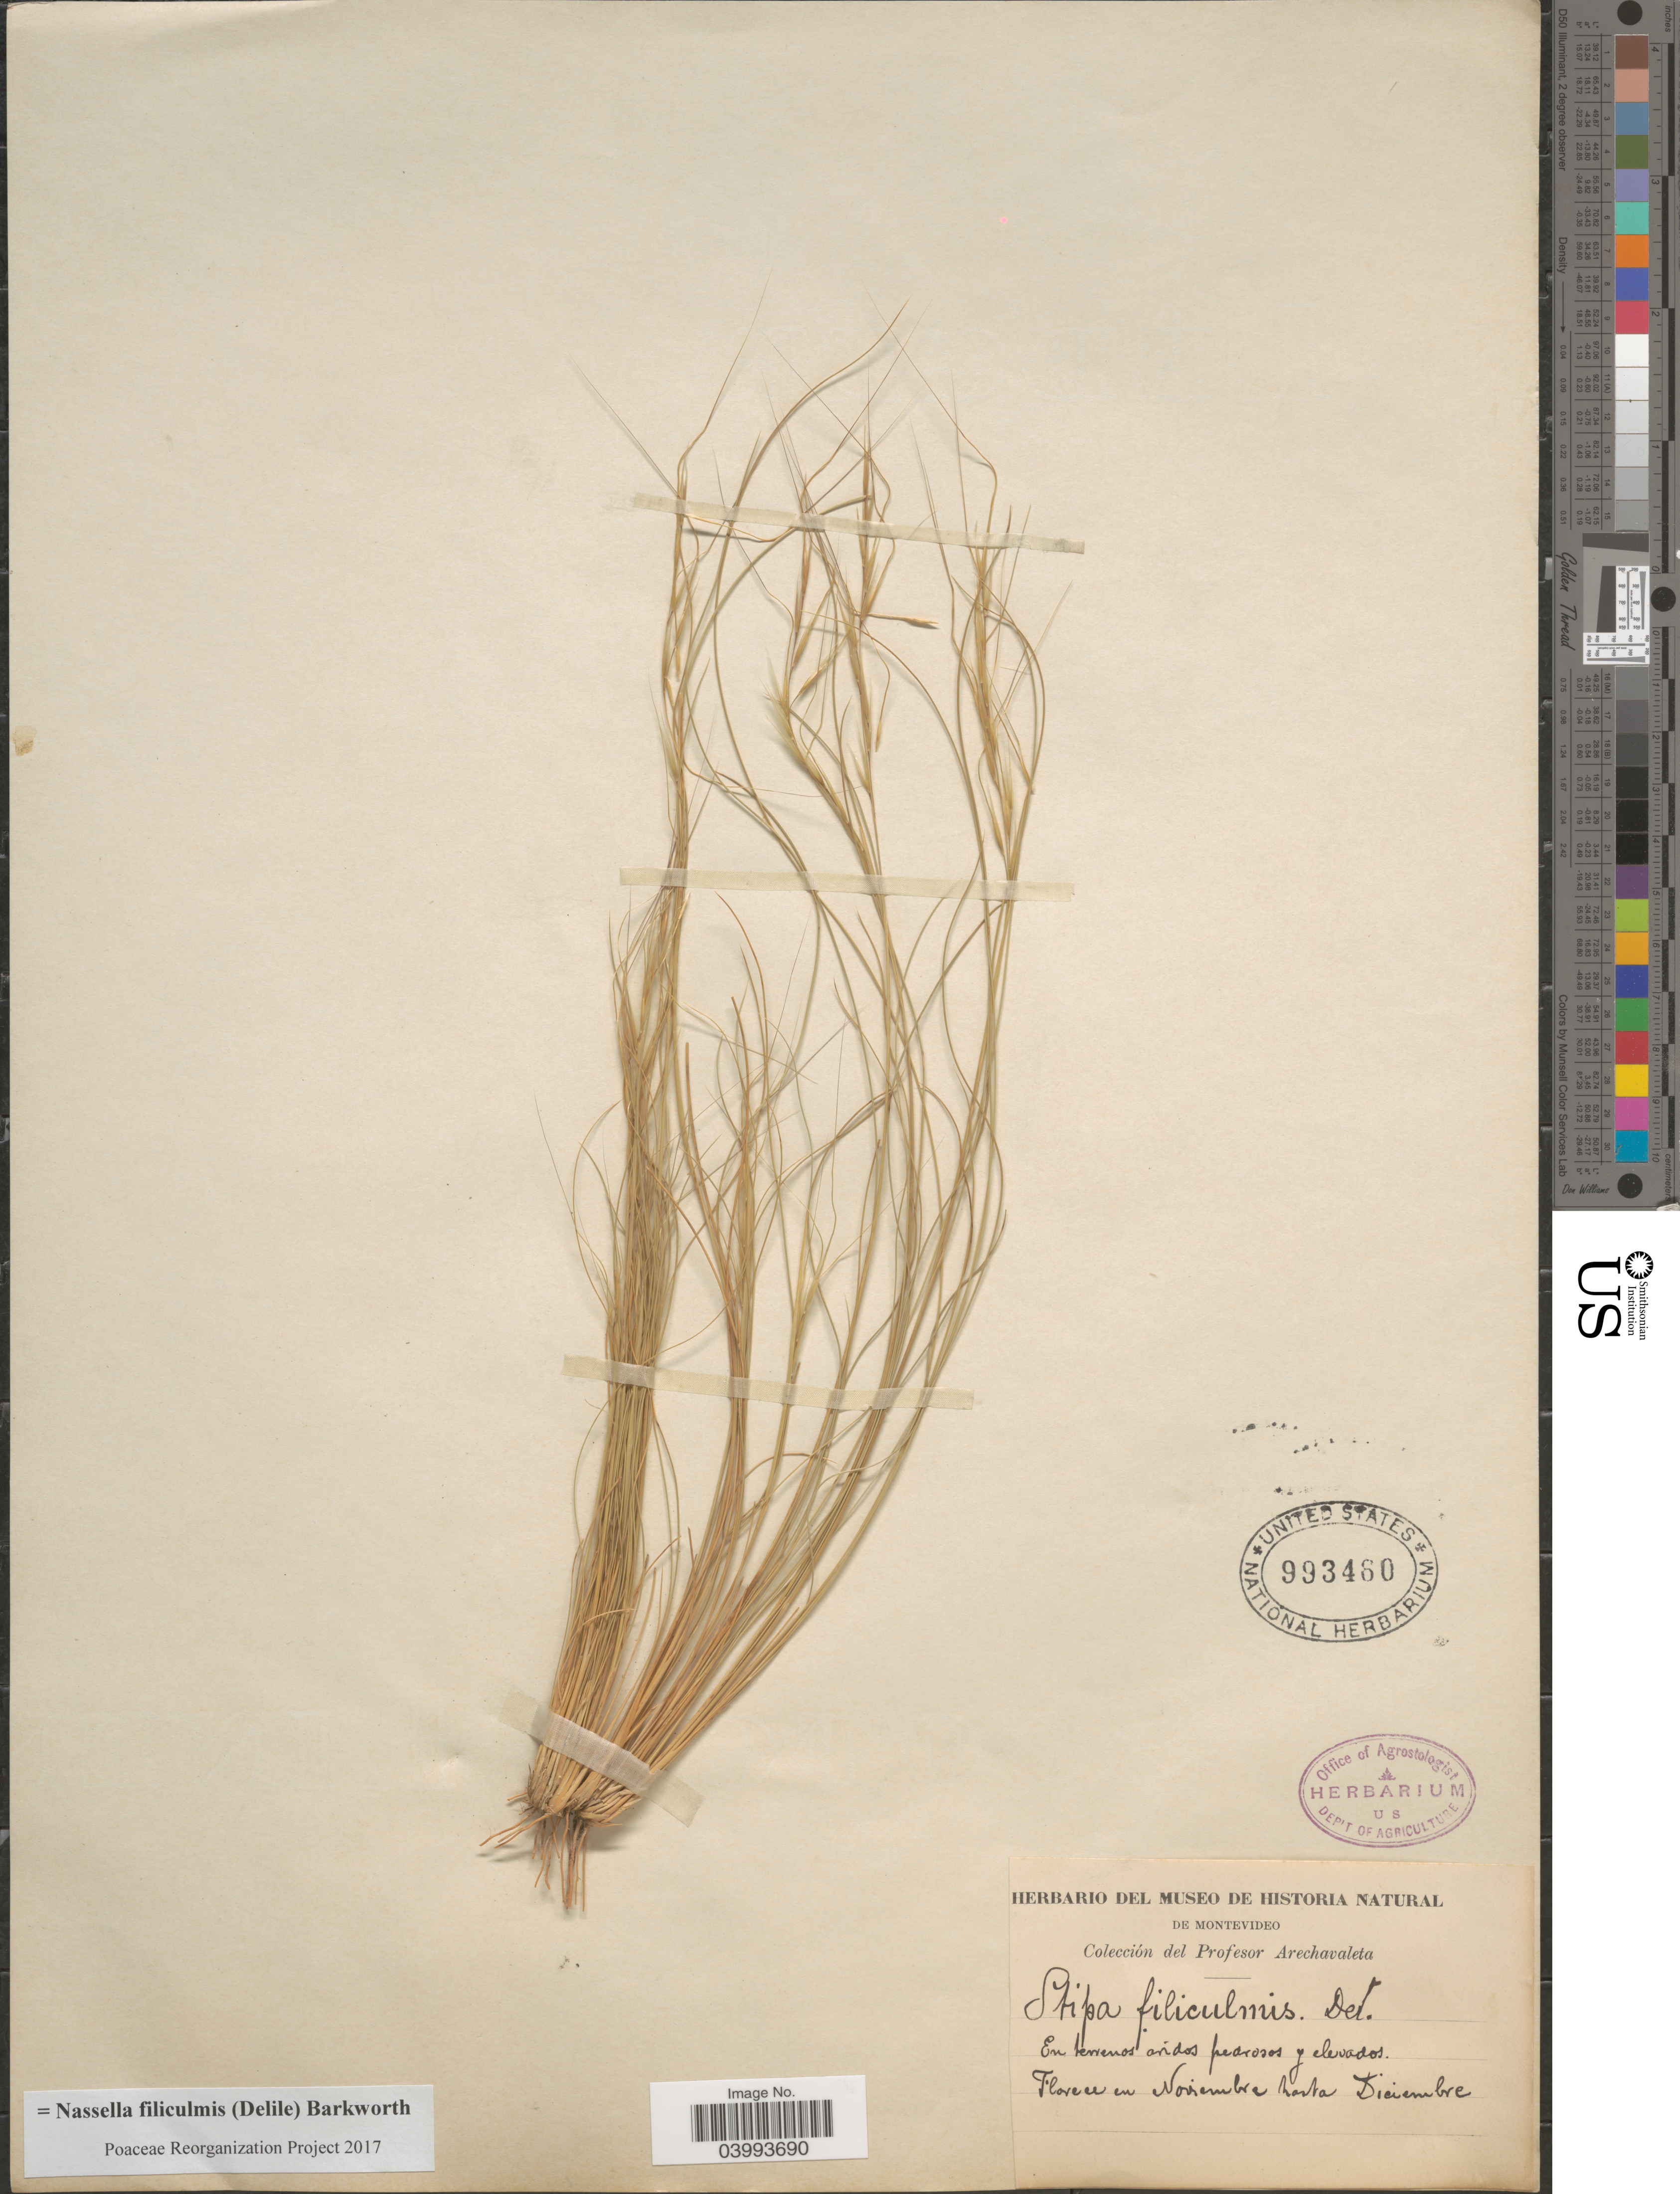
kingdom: Plantae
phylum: Tracheophyta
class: Liliopsida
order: Poales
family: Poaceae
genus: Nassella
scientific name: Nassella filiculmis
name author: (Delile) Barkworth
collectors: Arechavaleta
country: Uruguay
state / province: Montevideo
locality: En terrenos aridos pedrosos y elevados.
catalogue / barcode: US 993460